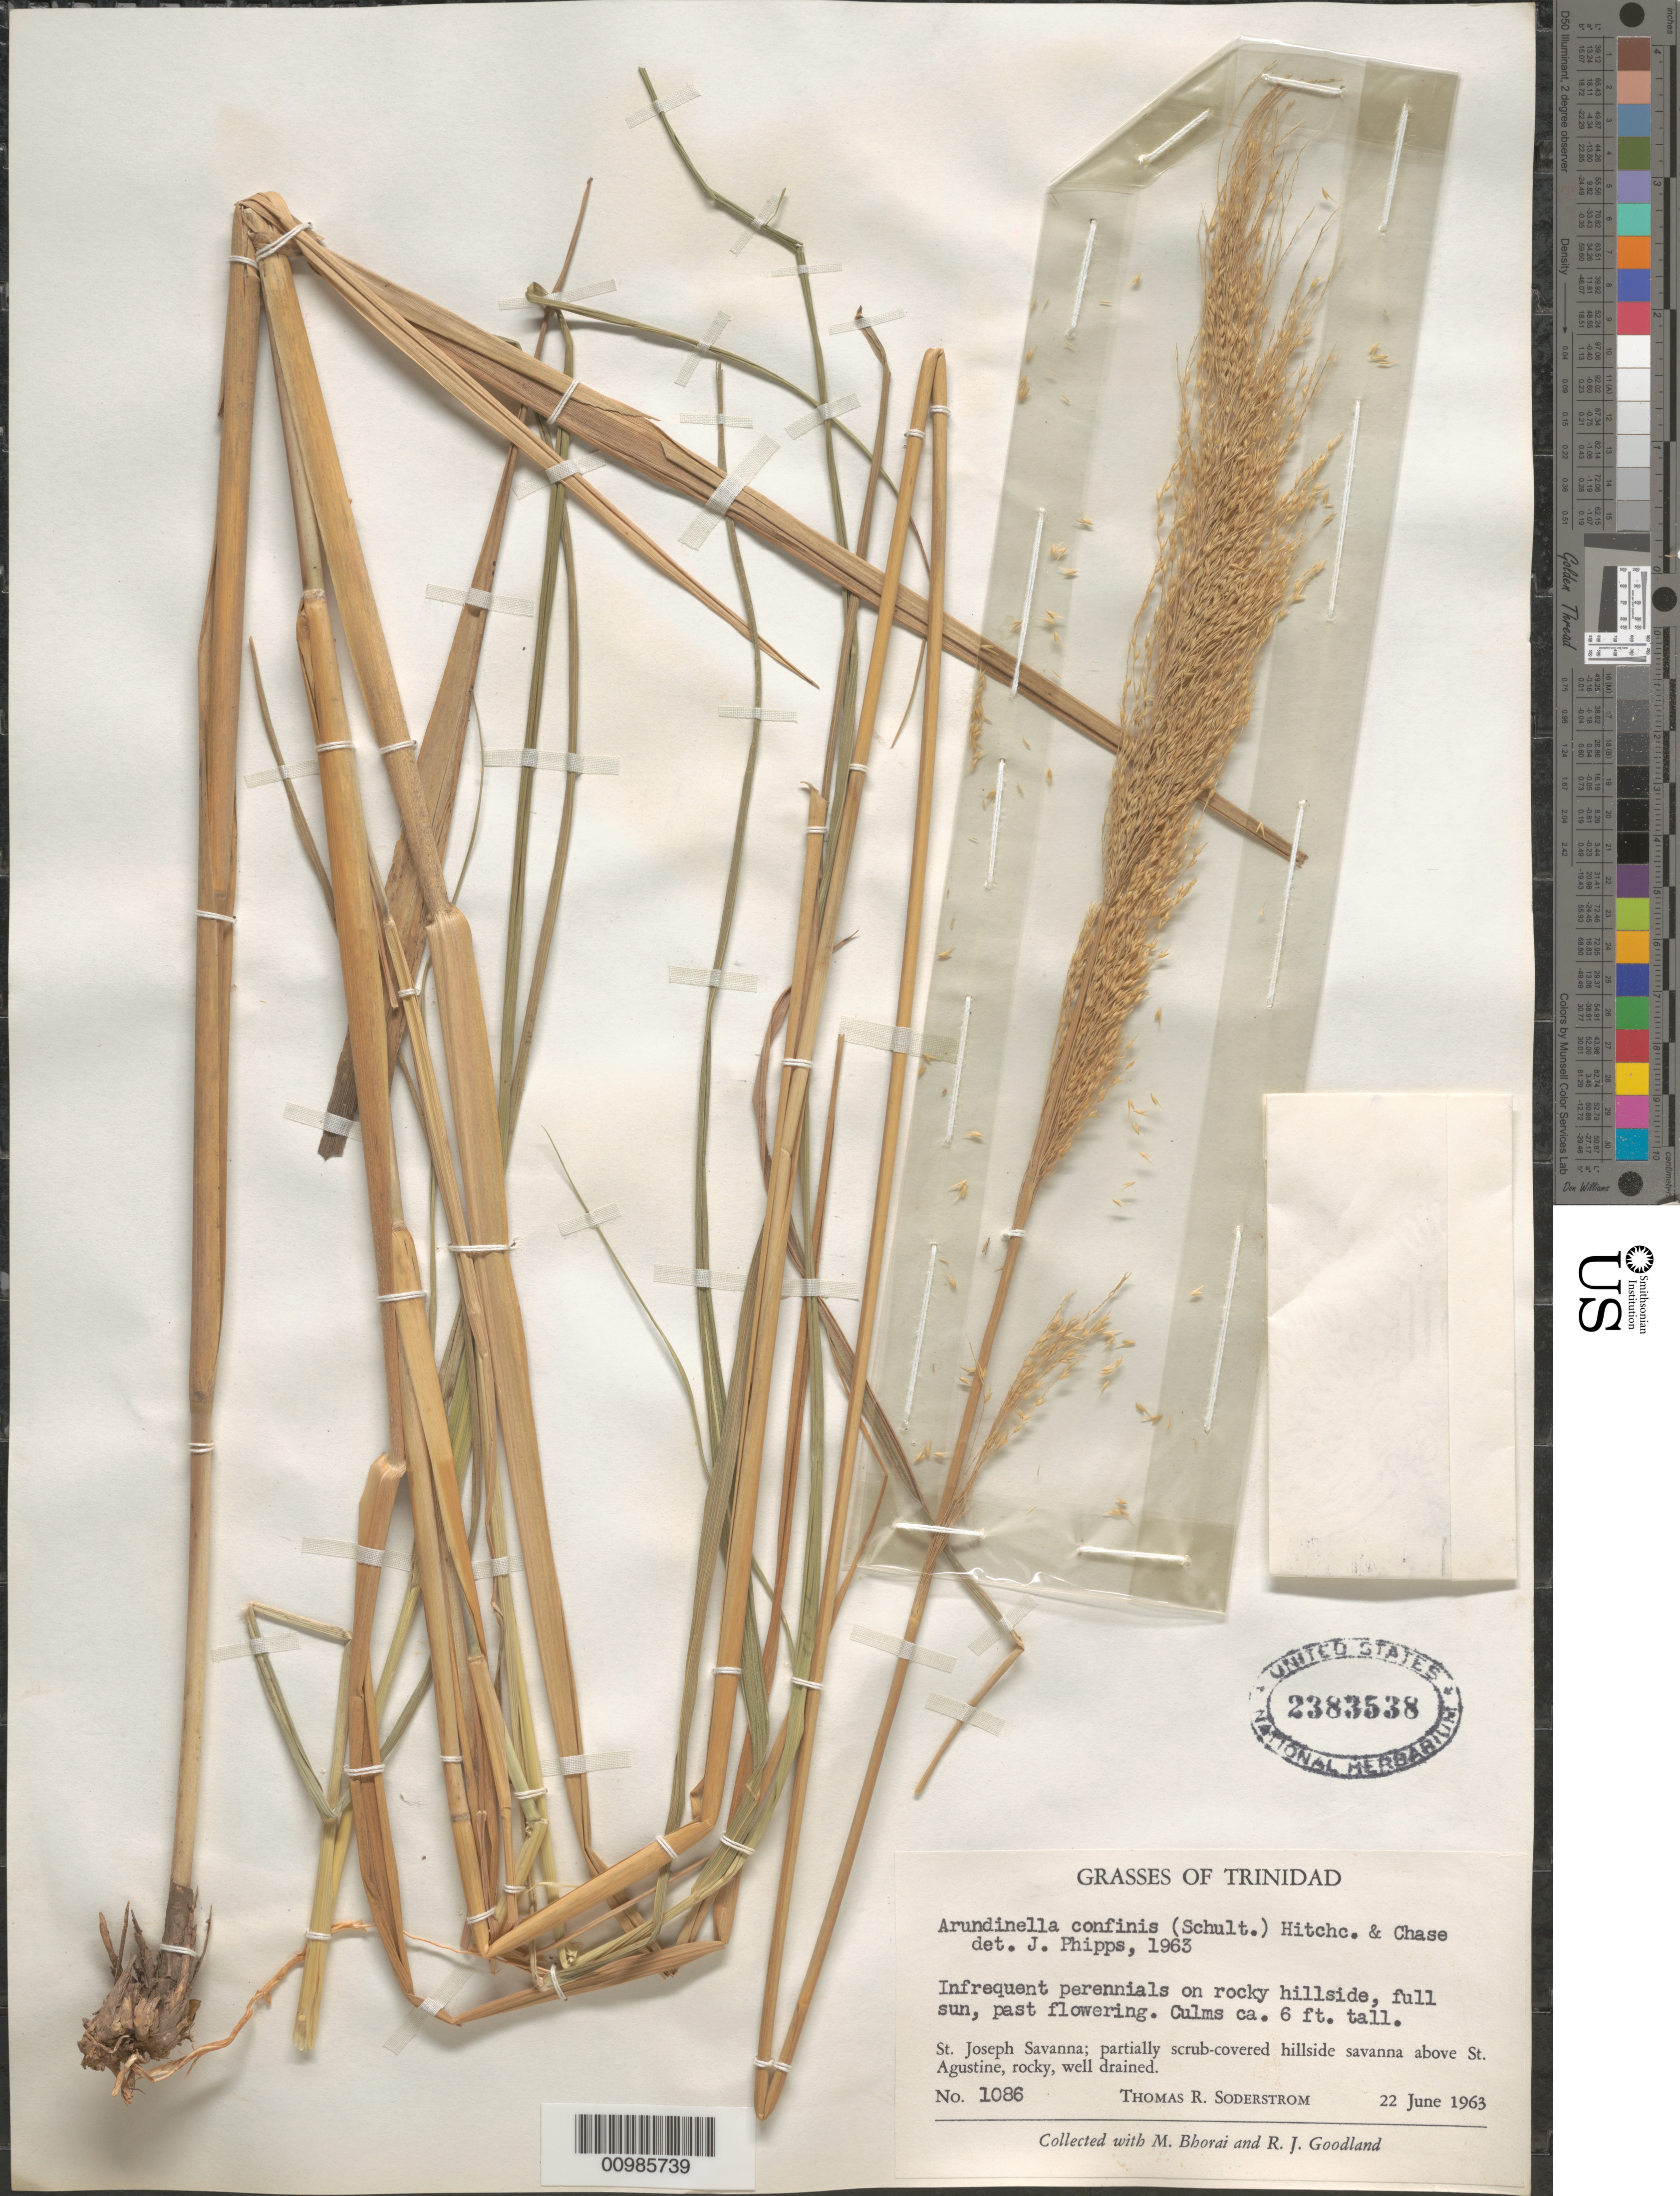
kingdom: Plantae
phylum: Tracheophyta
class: Liliopsida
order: Poales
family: Poaceae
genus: Arundinella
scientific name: Arundinella hispida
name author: (Humb. & Bonpl. ex Willd.) Kuntze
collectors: T. R. Soderstrom, M. Bhorai & R. Goodland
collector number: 1086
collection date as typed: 22 Jun 1963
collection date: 1963-06-22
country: Trinidad and Tobago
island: Trinidad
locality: St Joseph Savanna, above St Augustine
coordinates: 0 N, 0 E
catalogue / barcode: US 2383538